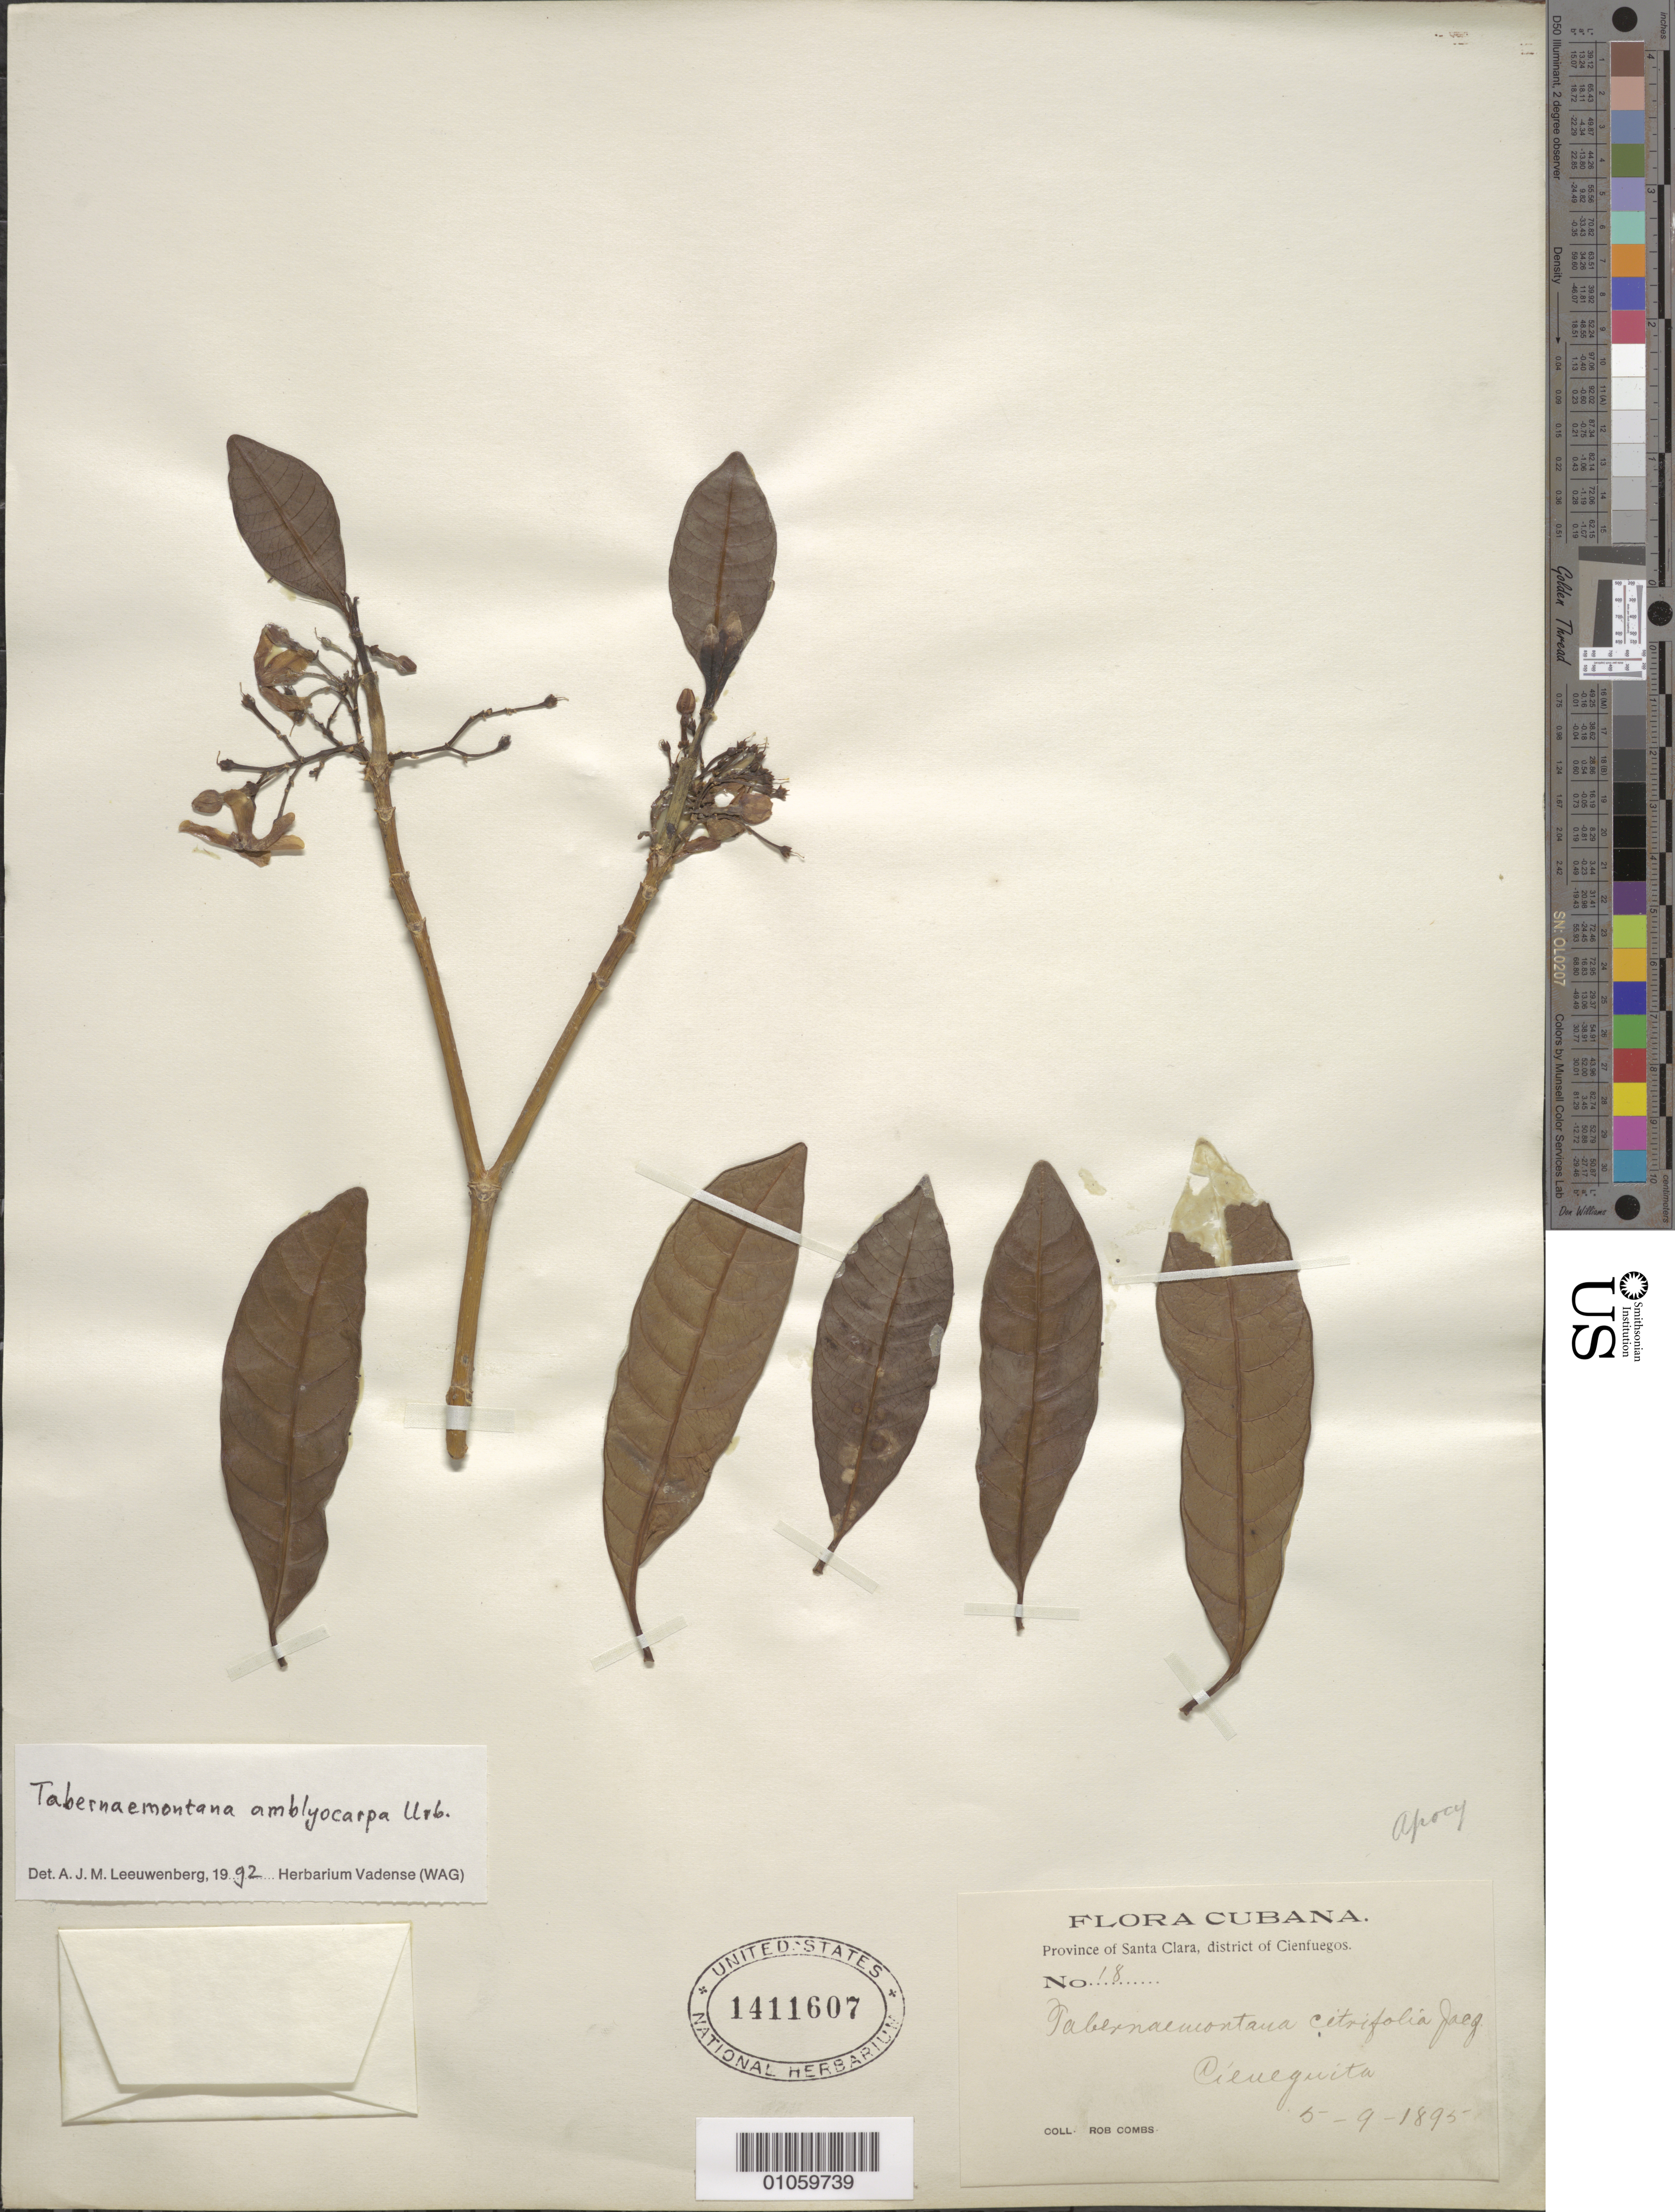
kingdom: Plantae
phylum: Tracheophyta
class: Magnoliopsida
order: Gentianales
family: Apocynaceae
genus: Tabernaemontana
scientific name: Tabernaemontana amblyocarpa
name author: Urb.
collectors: R. Combs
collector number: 18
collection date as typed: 05 Sep 1895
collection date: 1895-09-05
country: Cuba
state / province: Cienfuegos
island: Cuba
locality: Cieneguita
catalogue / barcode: US 1411607